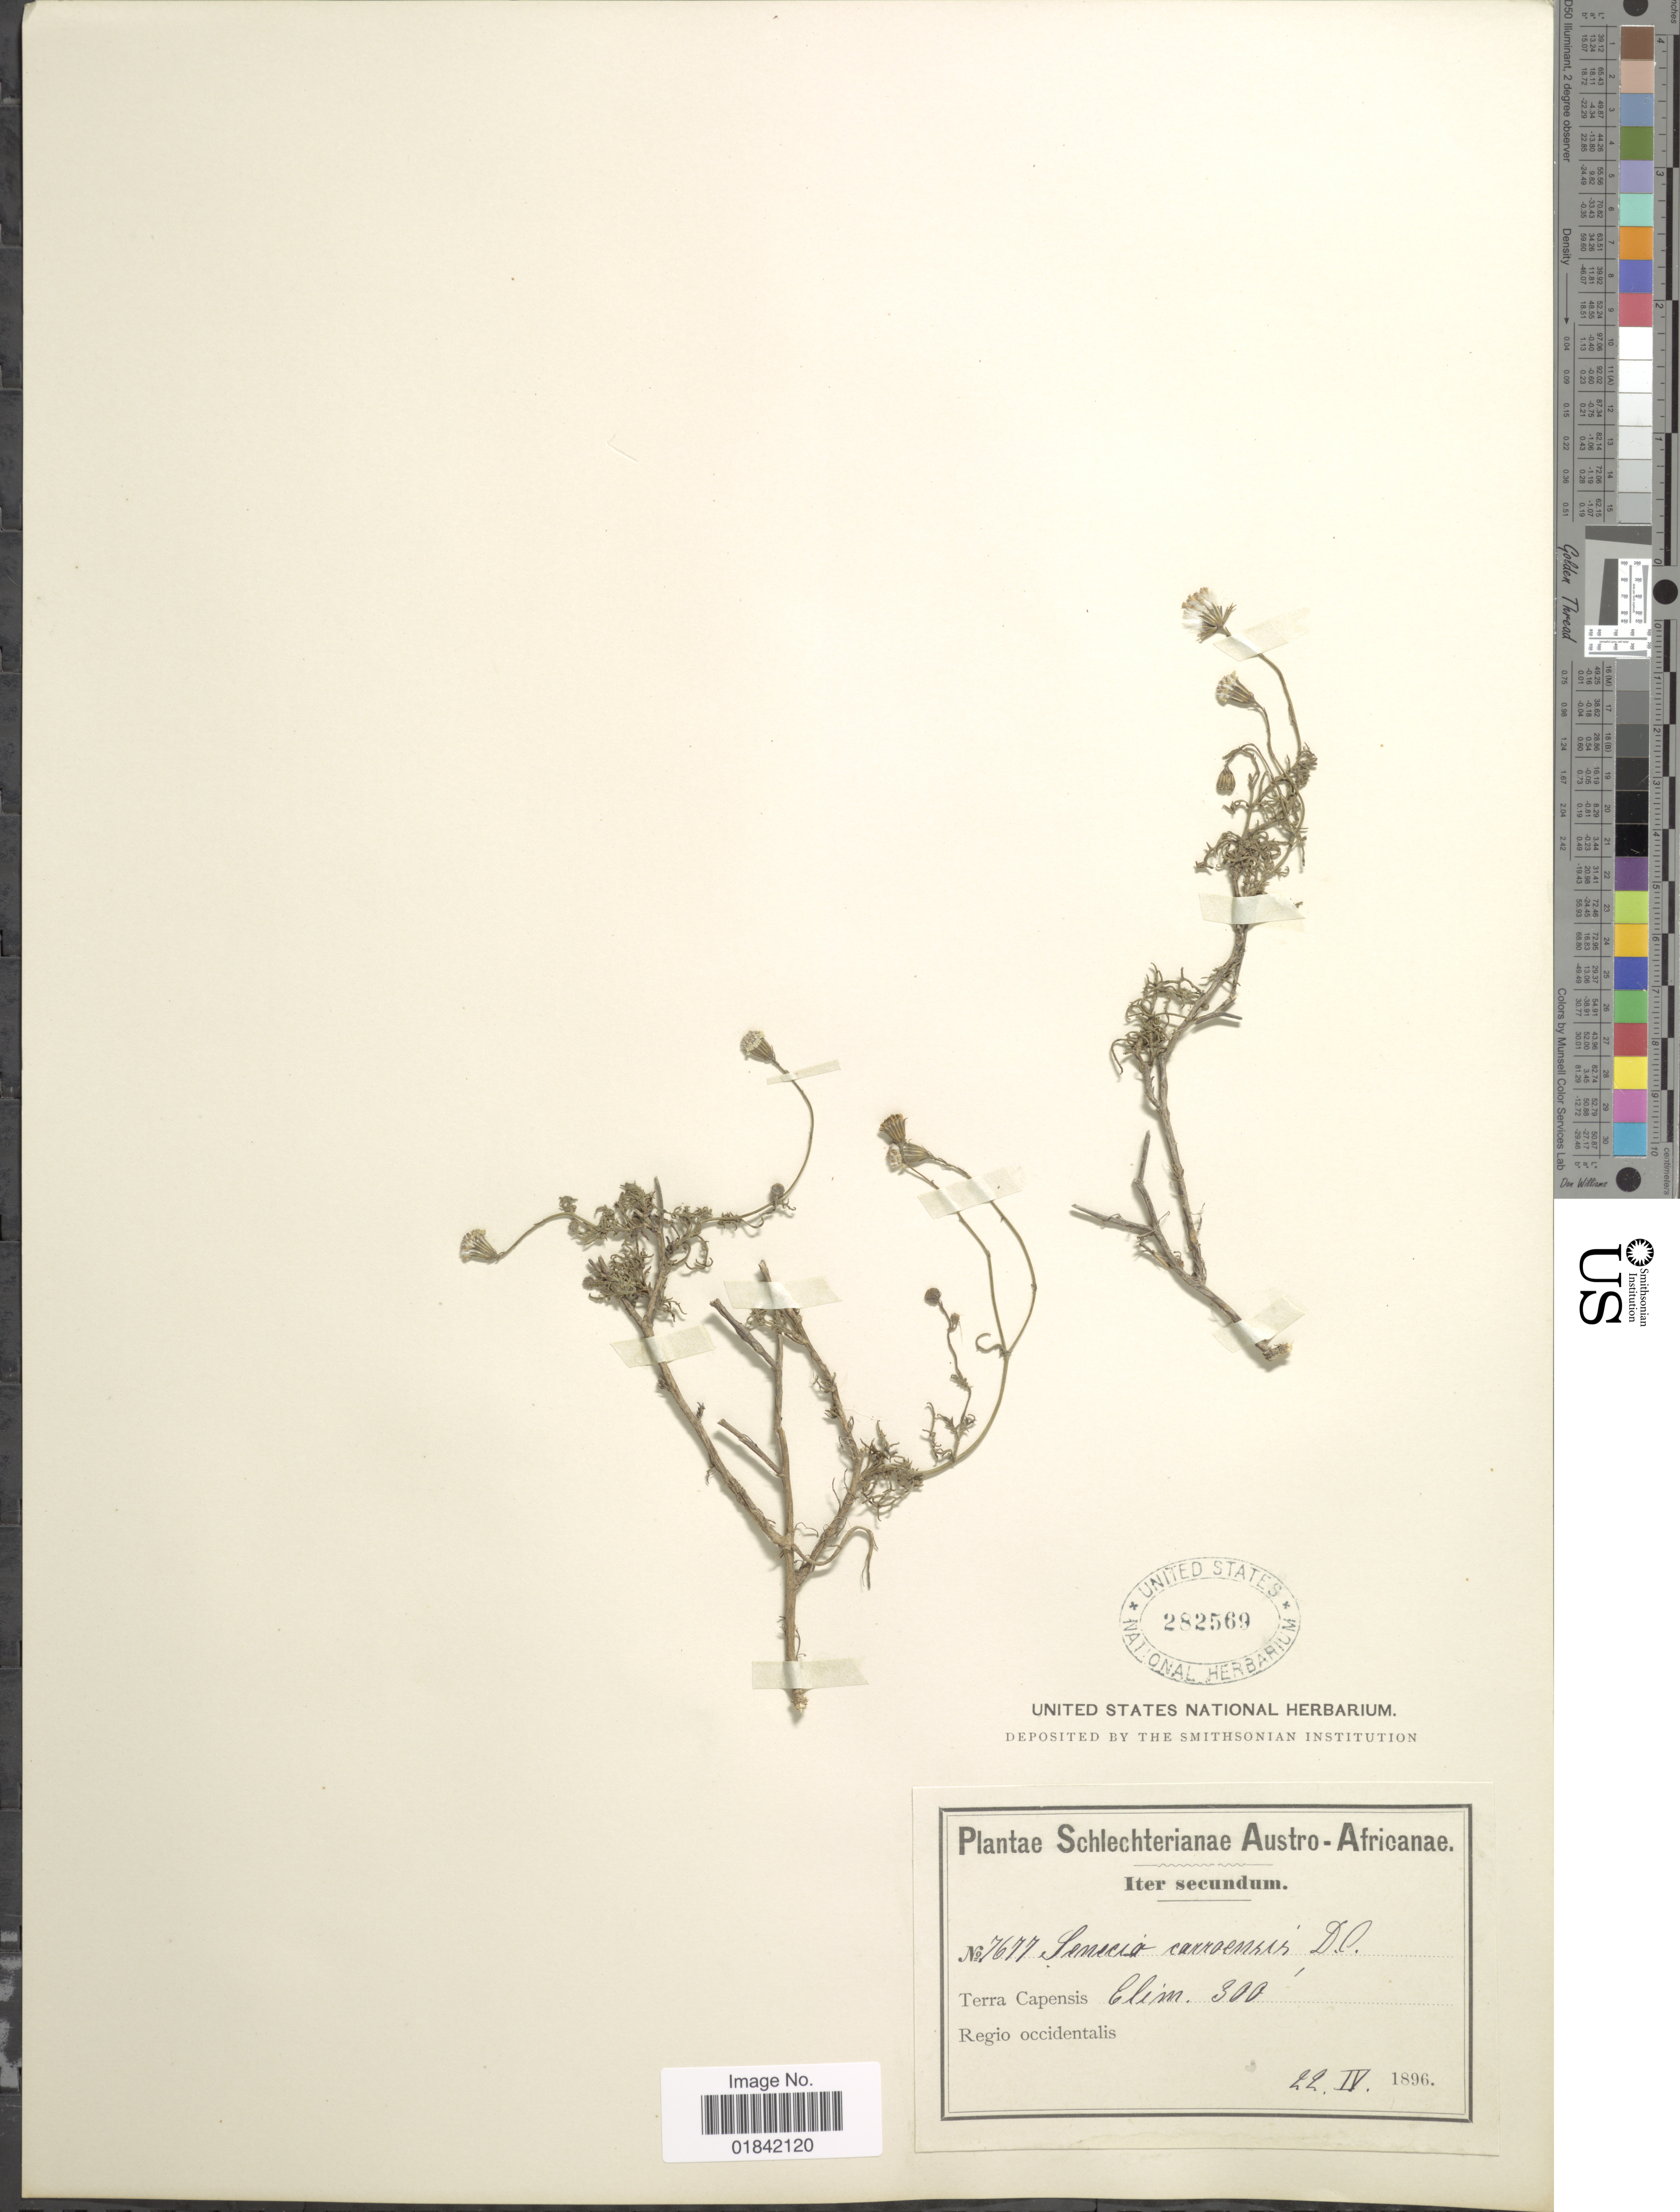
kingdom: Plantae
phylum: Tracheophyta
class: Magnoliopsida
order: Asterales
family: Asteraceae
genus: Senecio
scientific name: Senecio carroensis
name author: DC.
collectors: F. R. R. Schlechter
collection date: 1896-05-22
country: South Africa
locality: Austro- Africanae, Terra Capensis, Regio occidentalis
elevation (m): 91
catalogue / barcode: US 282569